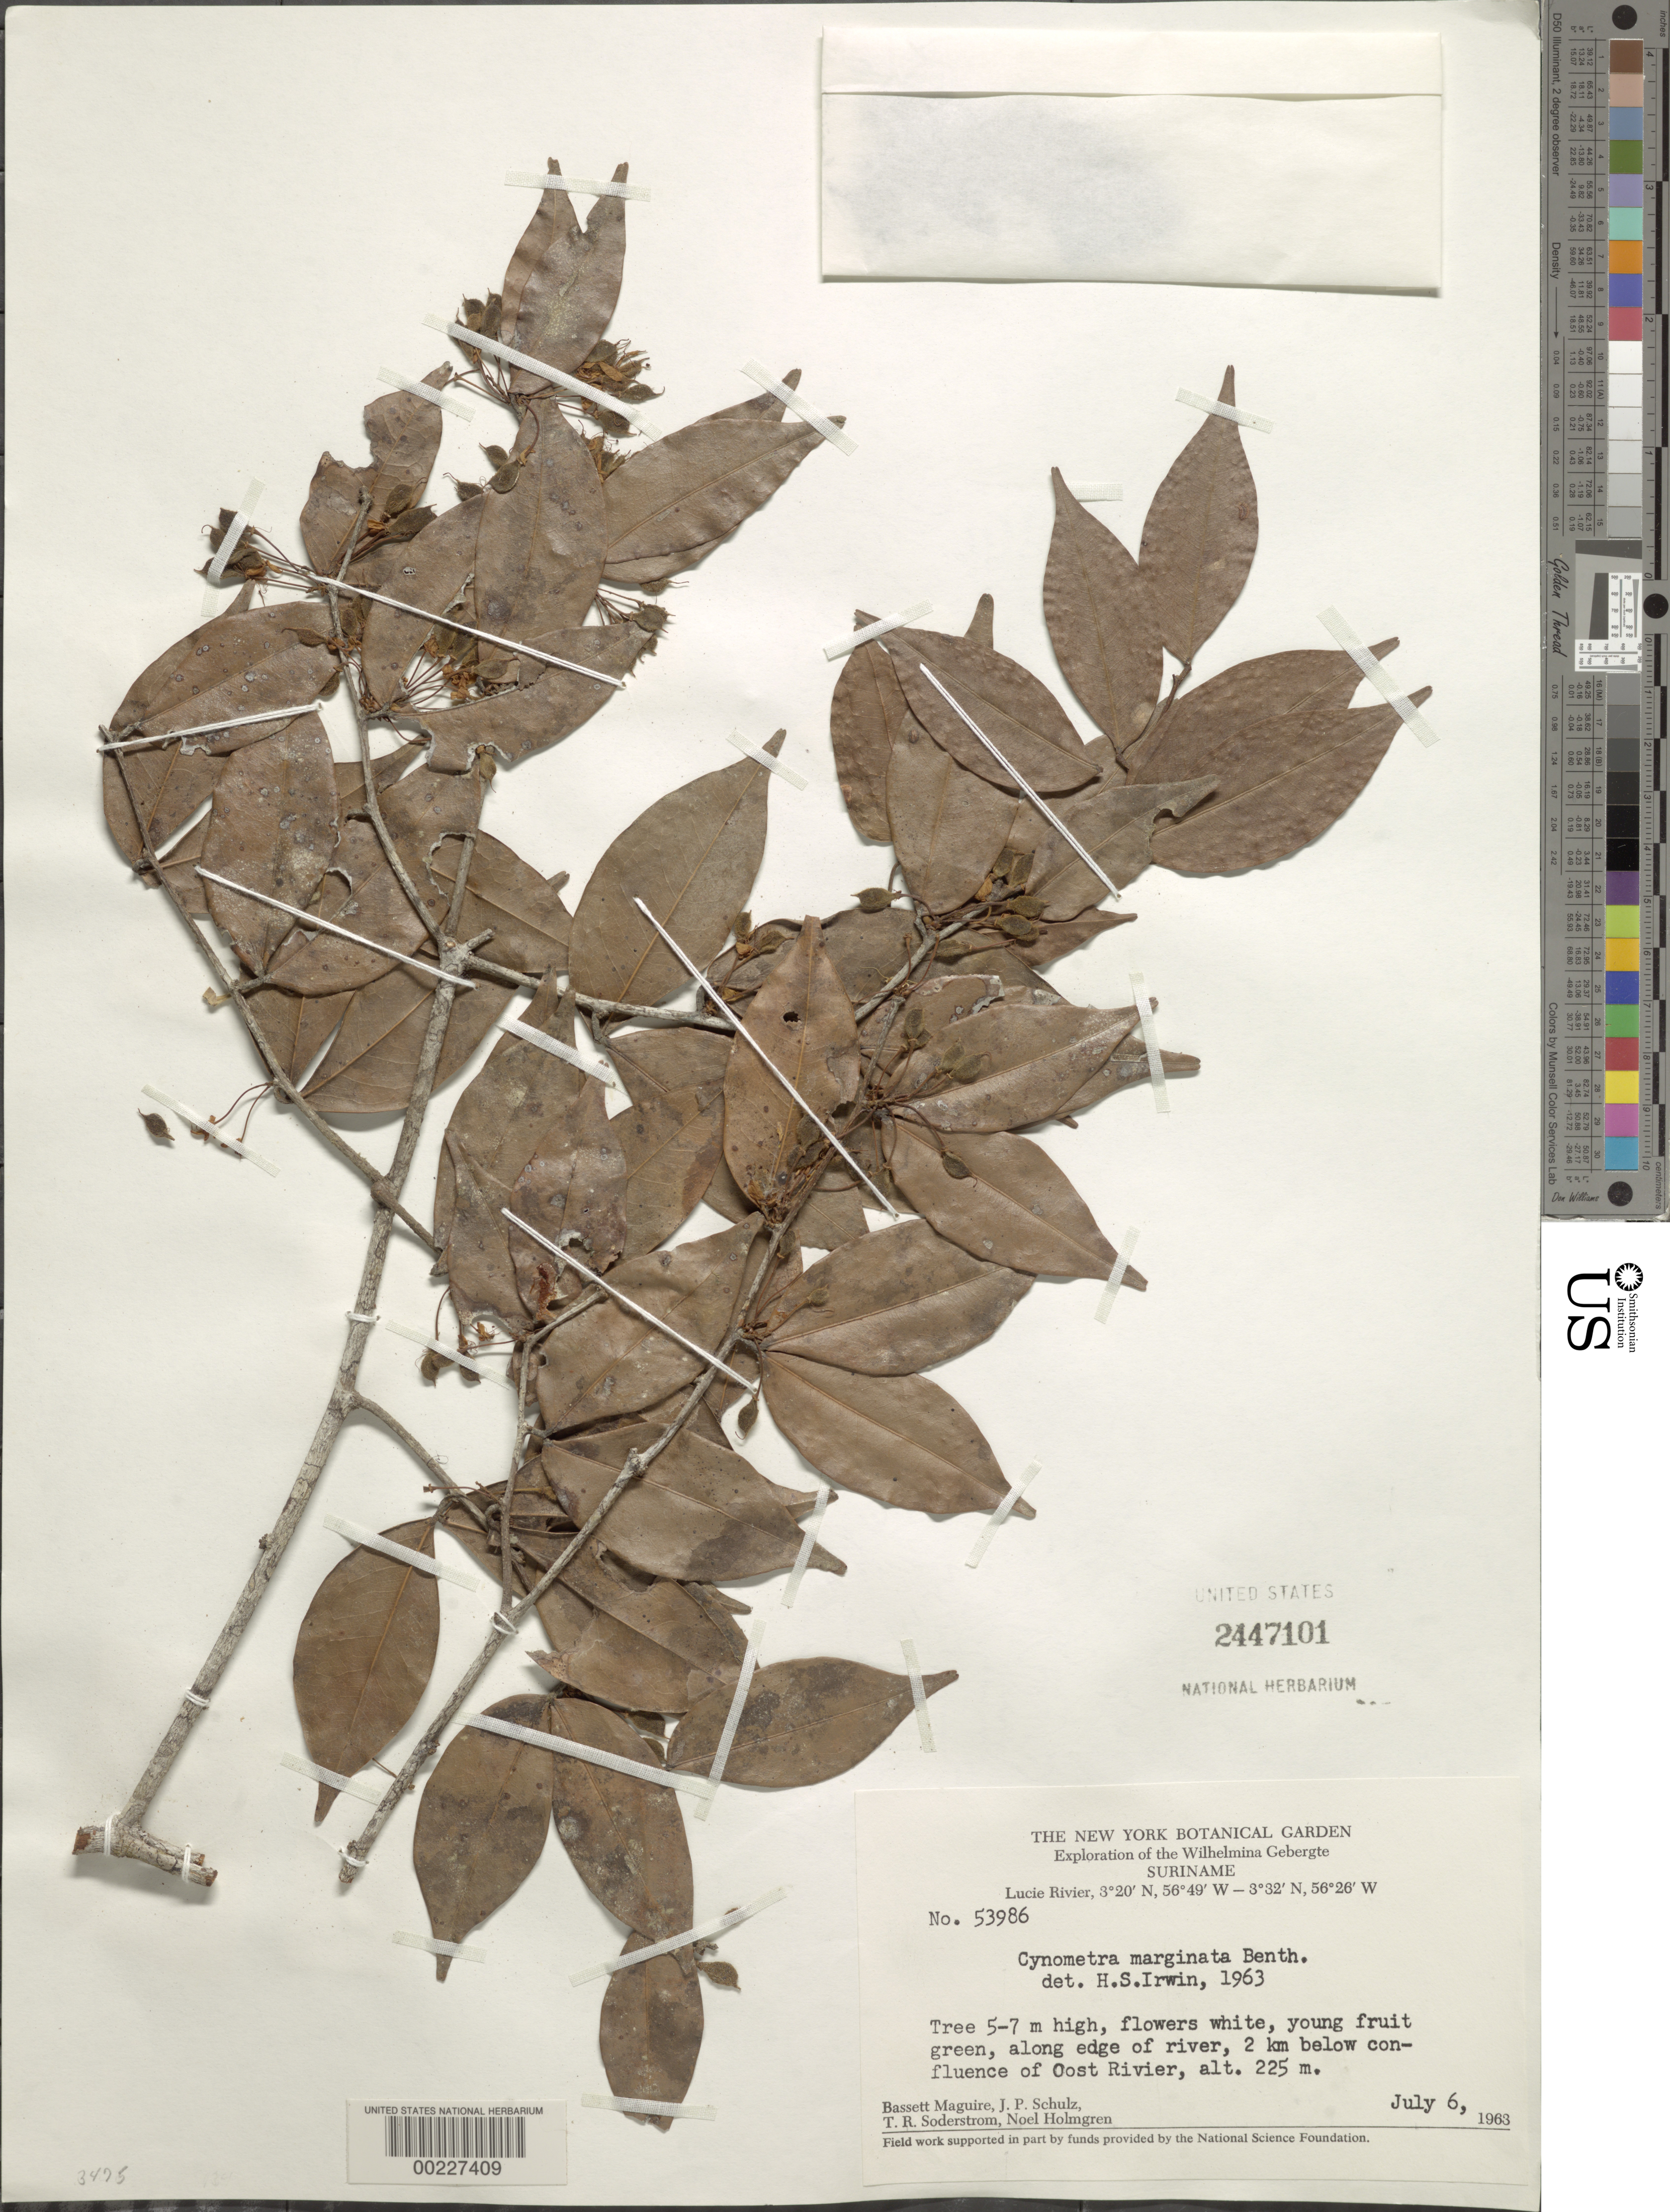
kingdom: Plantae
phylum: Tracheophyta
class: Magnoliopsida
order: Fabales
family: Fabaceae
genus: Cynometra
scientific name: Cynometra marginata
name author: Benth.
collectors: B. Maguire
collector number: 53986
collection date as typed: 06 Jul 1963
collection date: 1963-07-06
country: Suriname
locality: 2 km below confluence of oost river; lucie rivier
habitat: Along edge of river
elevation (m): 225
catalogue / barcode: US 2447101